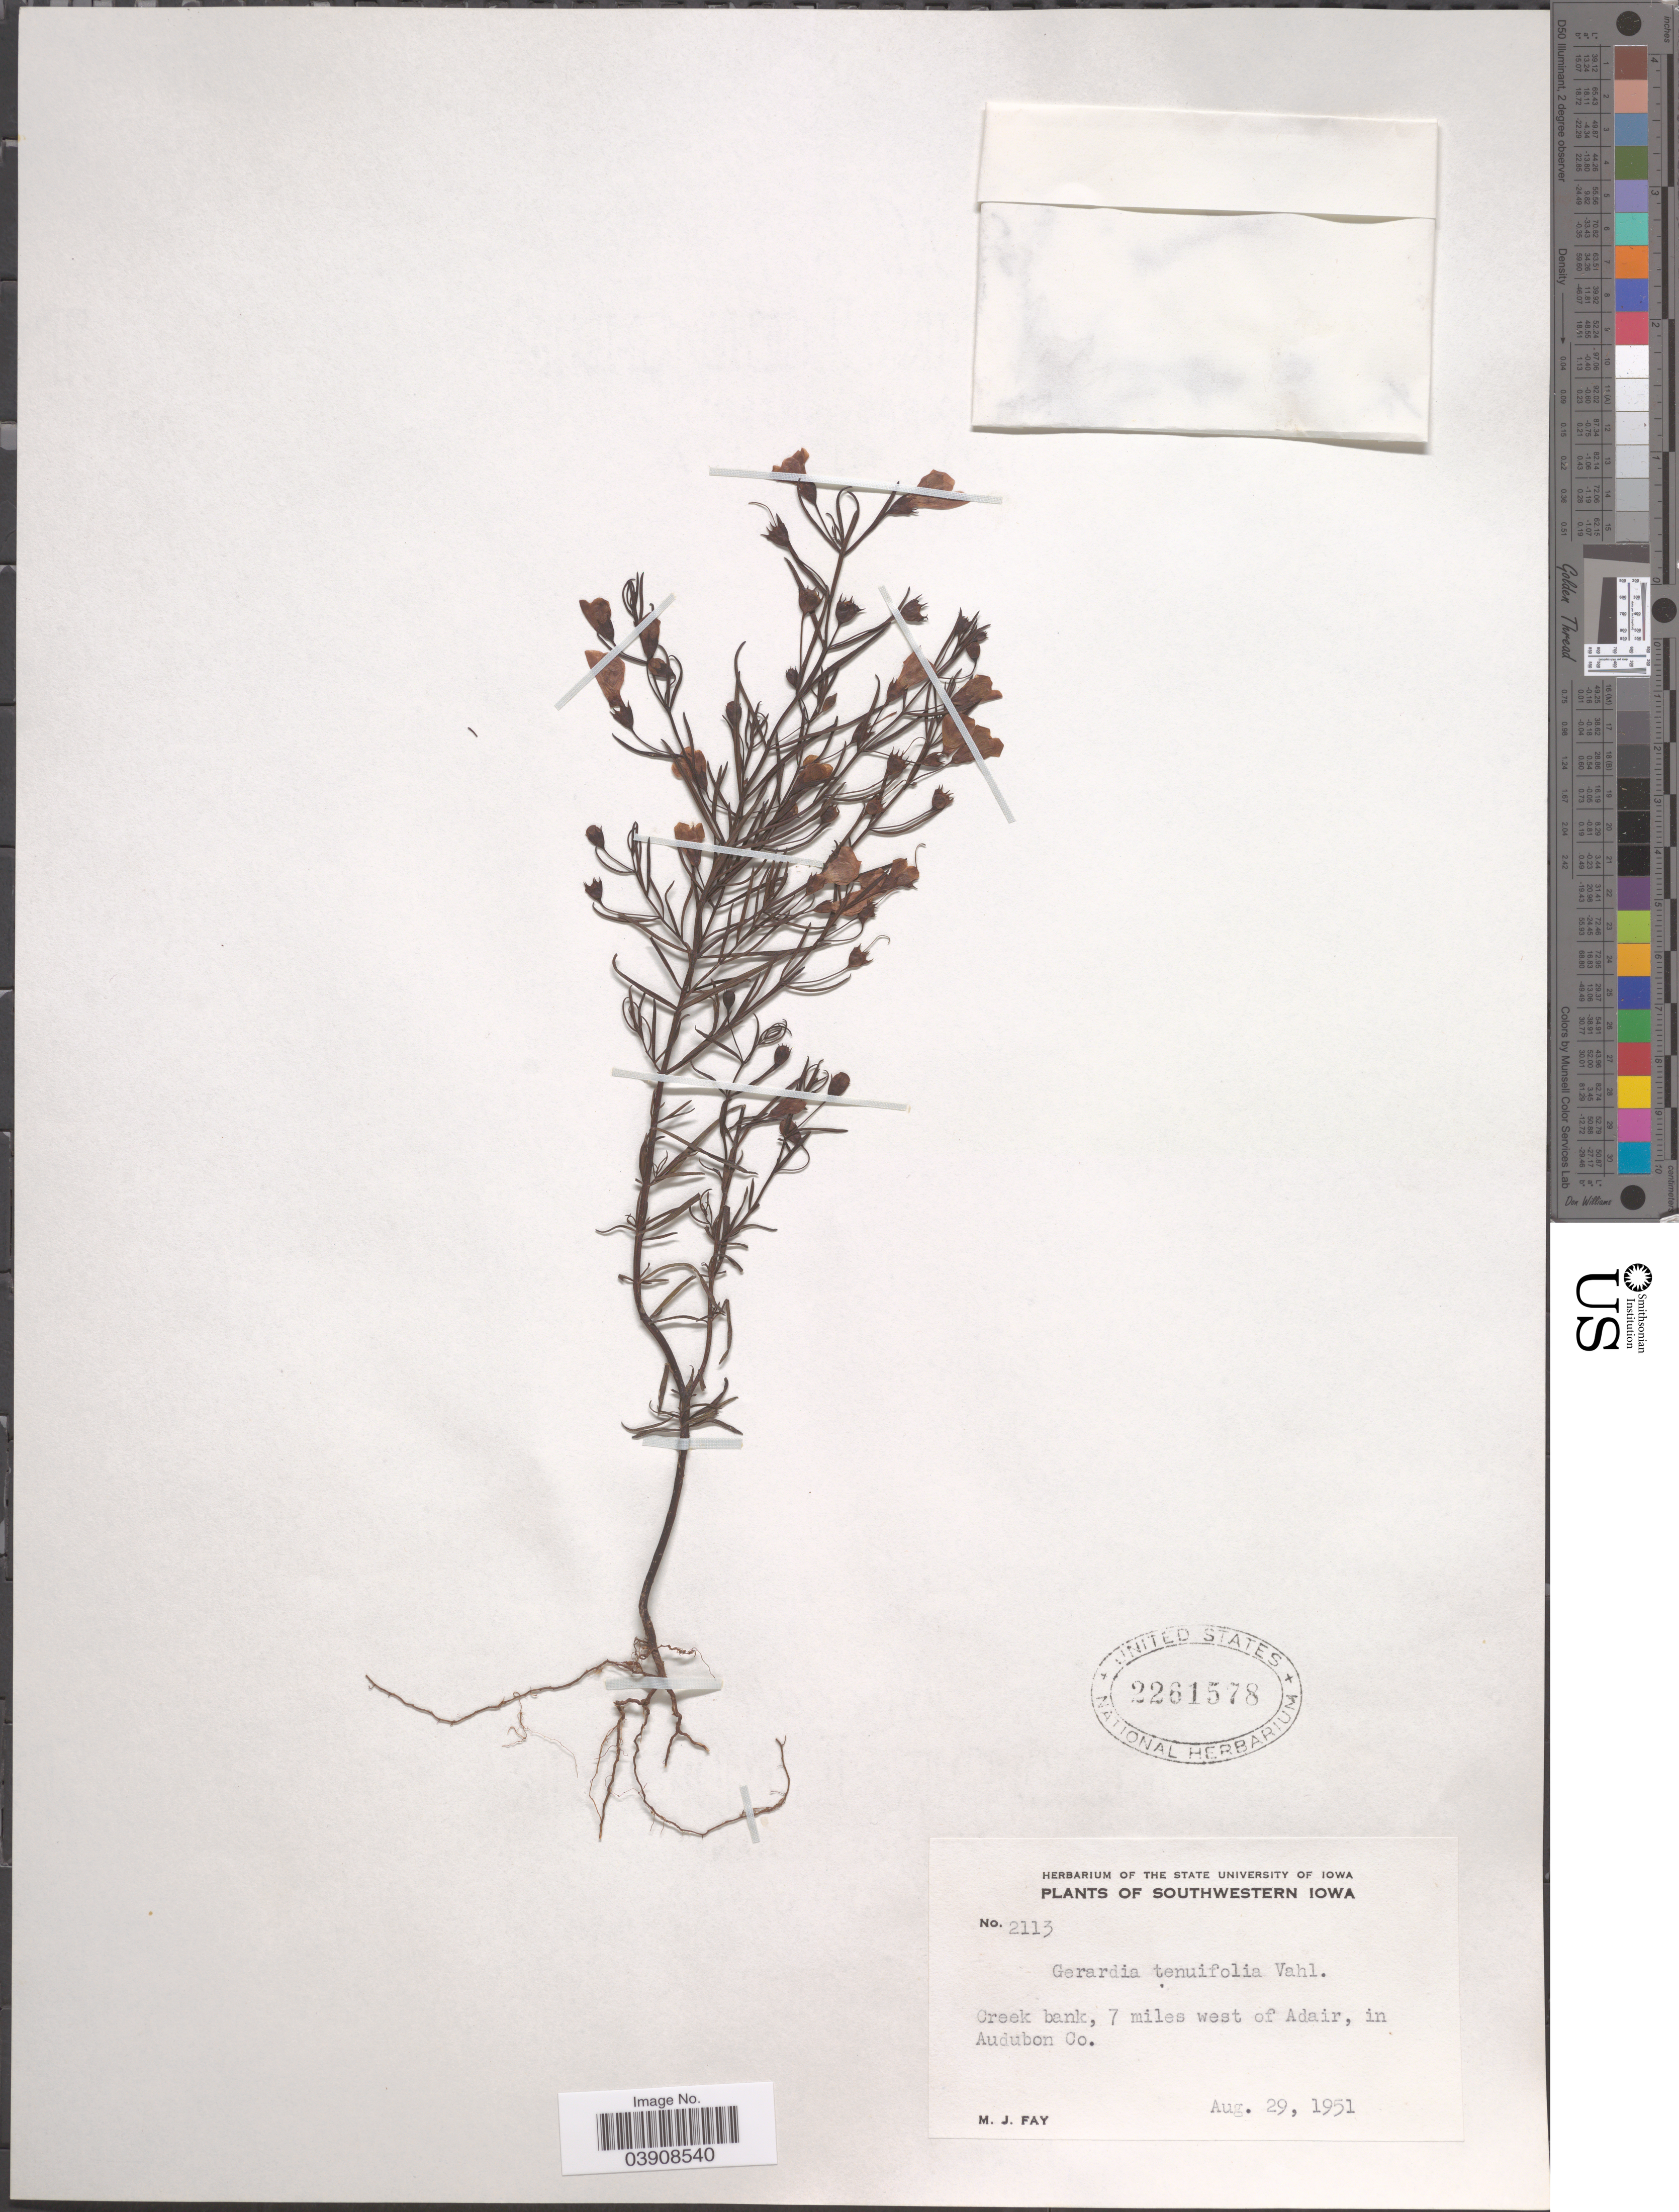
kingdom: Plantae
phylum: Tracheophyta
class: Magnoliopsida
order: Lamiales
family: Orobanchaceae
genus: Agalinis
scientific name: Agalinis tenuifolia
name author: (Vahl) Raf.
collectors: M. Fay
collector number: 2113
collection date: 1951-08-29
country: United States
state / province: Iowa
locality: Southwestern Iowa. Creek bank, 7 miles west of Adair, in Audubon Co.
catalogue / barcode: US 2261578